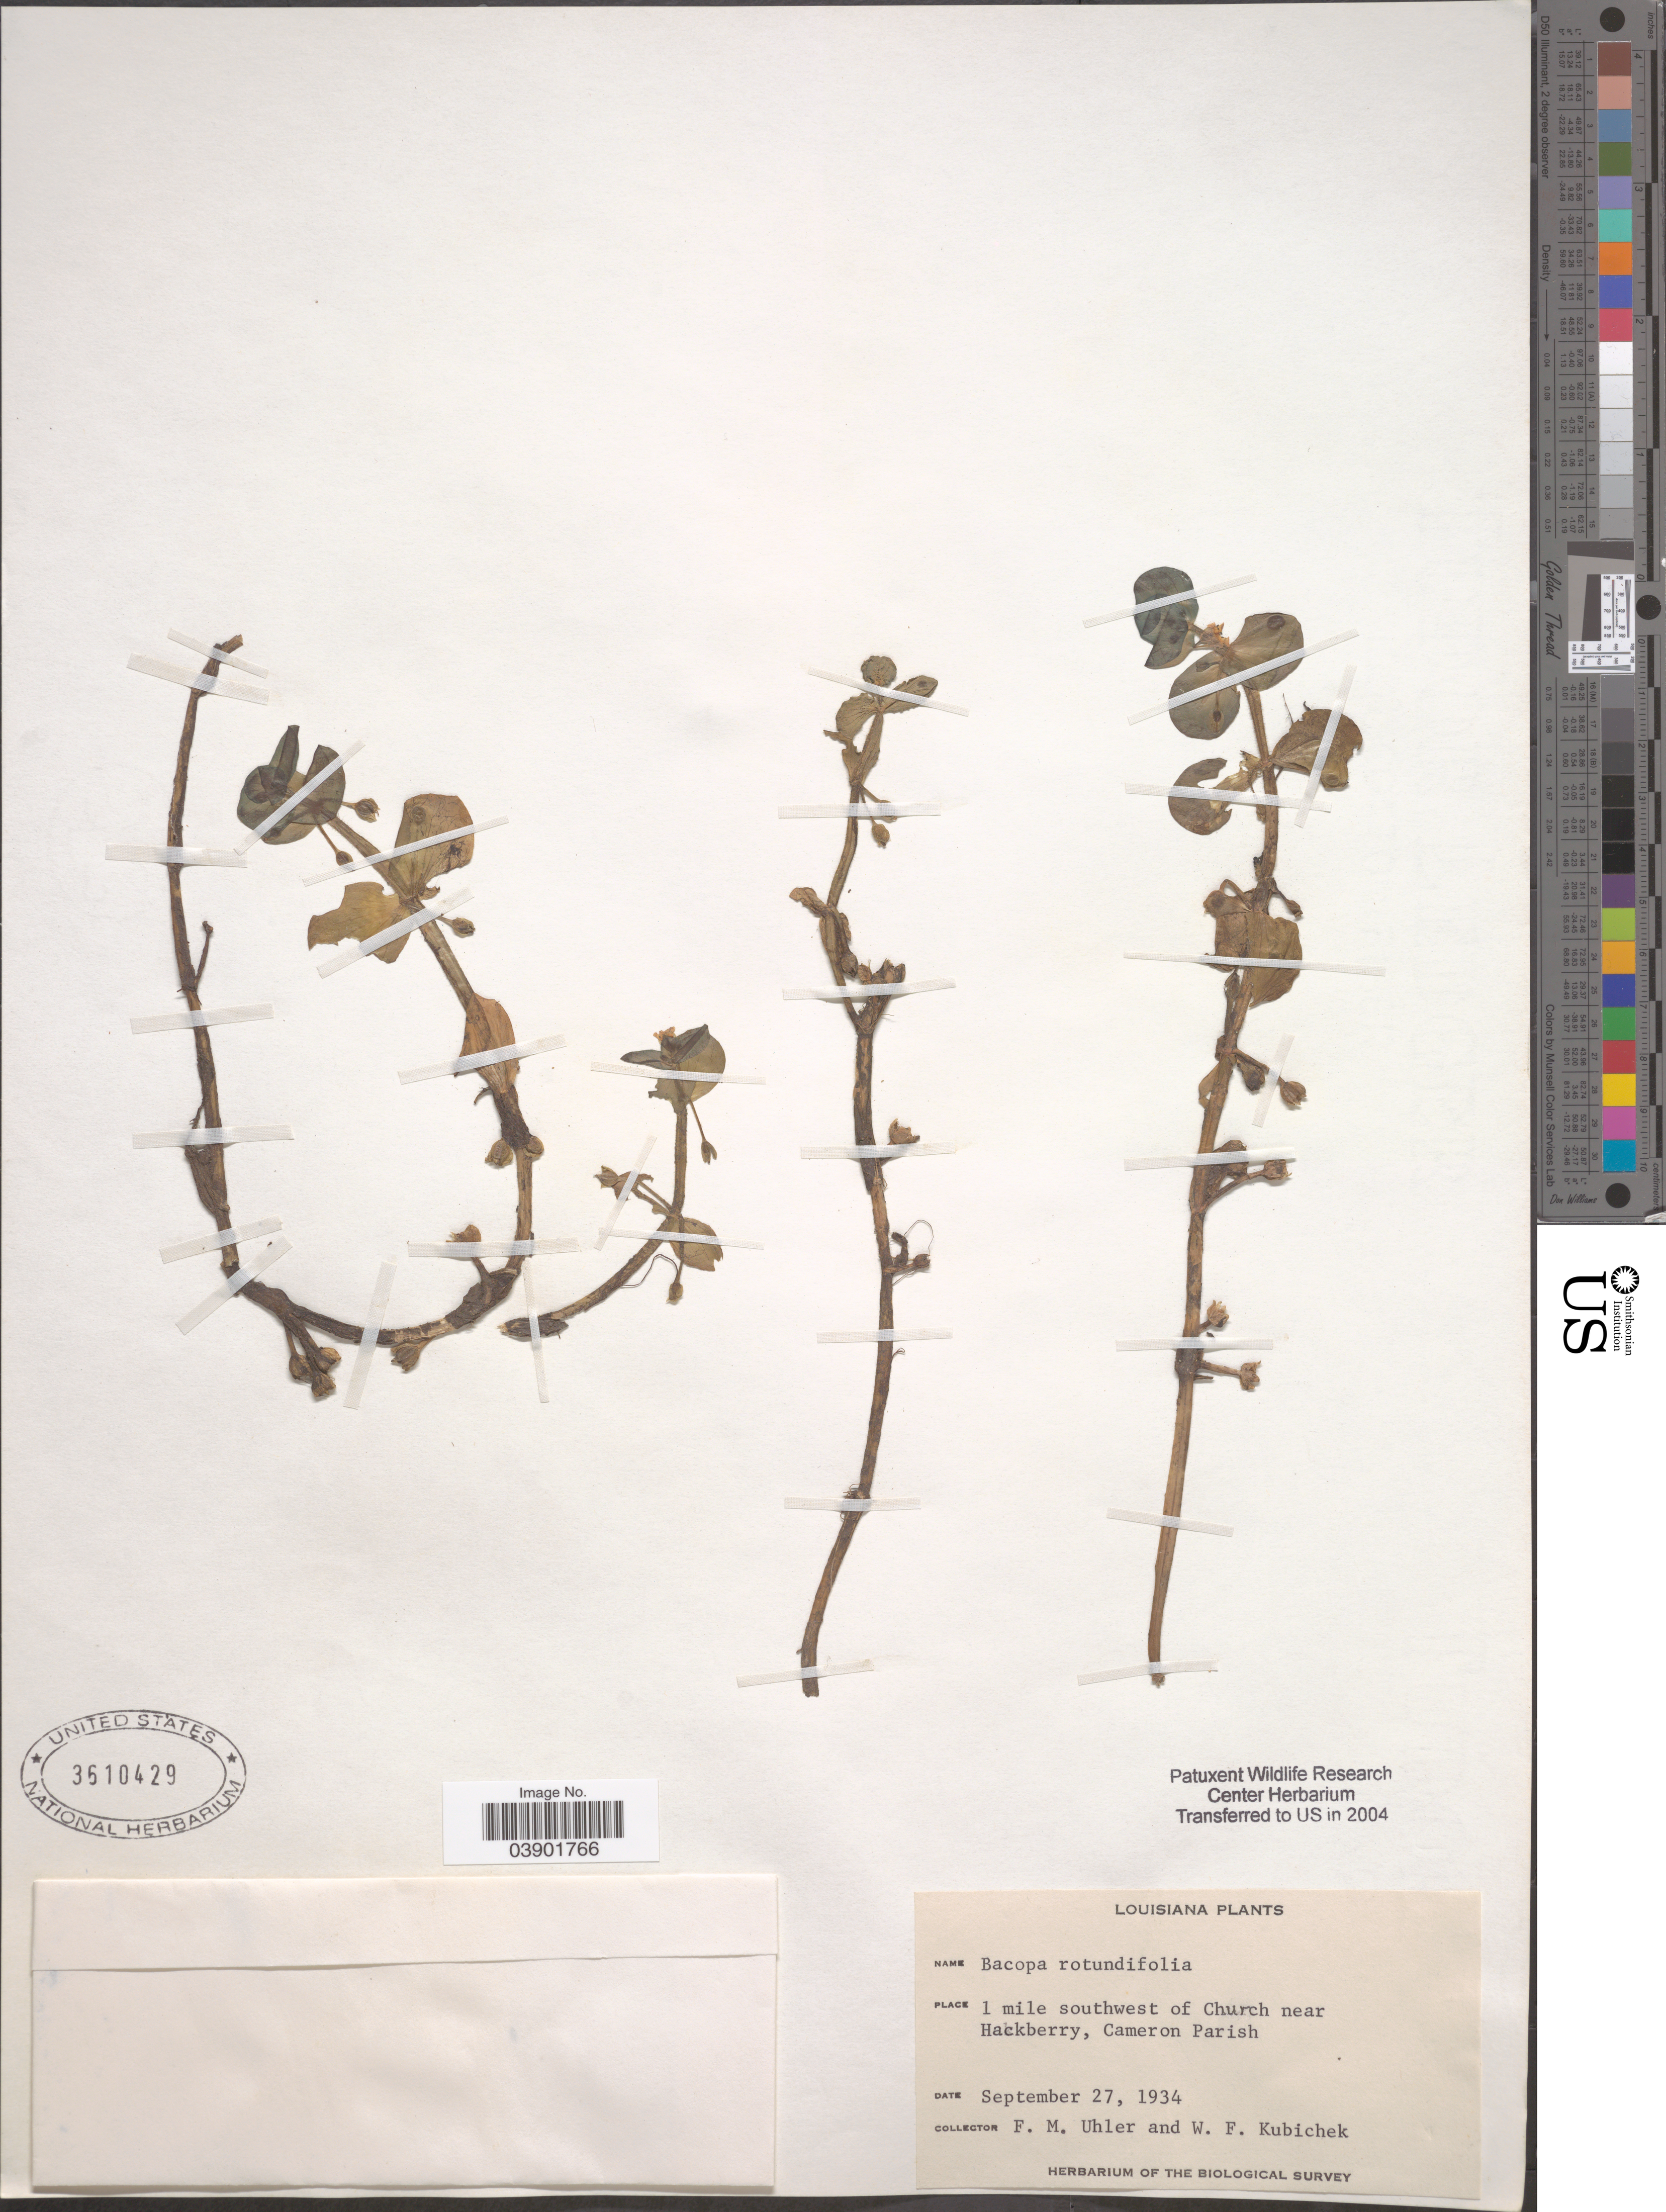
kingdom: Plantae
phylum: Tracheophyta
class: Magnoliopsida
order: Lamiales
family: Plantaginaceae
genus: Bacopa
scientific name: Bacopa rotundifolia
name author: (Michx.) Wettst.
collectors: F. M. Uhler & W. Kubichek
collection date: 1934-09-27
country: United States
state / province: Louisiana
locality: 1 mile southwest of Church near Hackberry, Cameron Parish.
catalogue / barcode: US 3610429